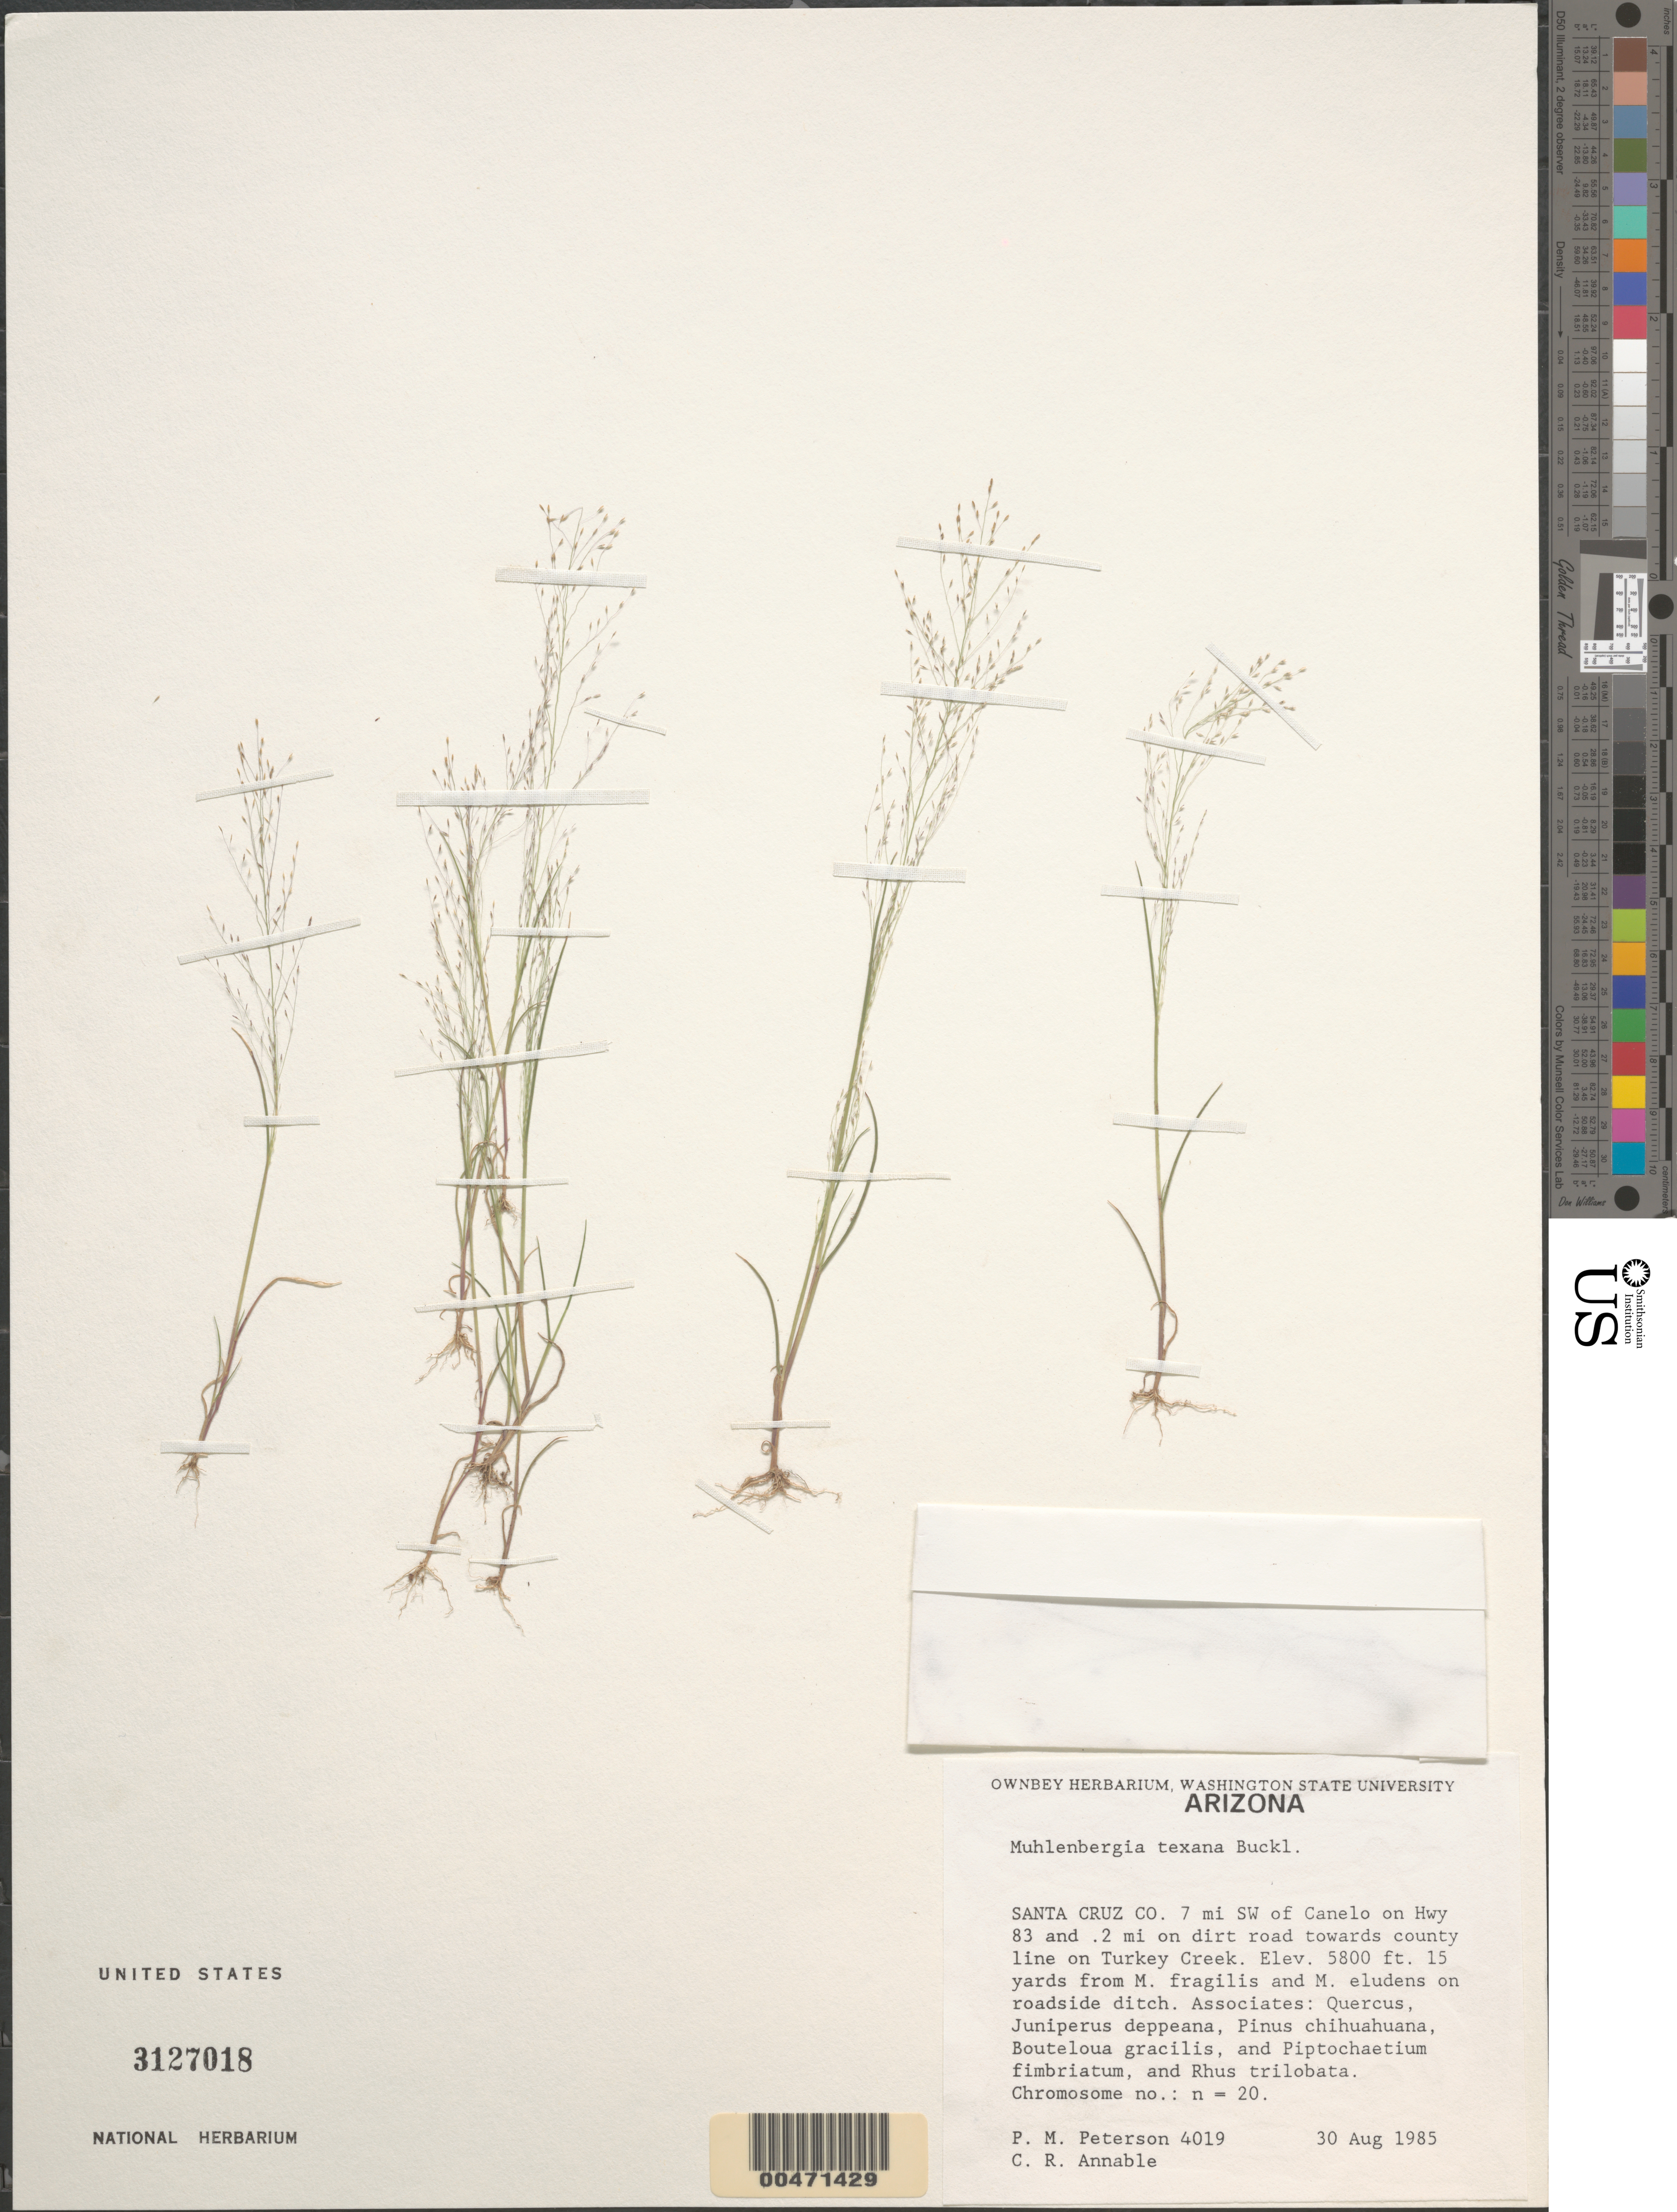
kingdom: Plantae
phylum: Tracheophyta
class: Liliopsida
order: Poales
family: Poaceae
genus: Muhlenbergia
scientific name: Muhlenbergia texana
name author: Buckley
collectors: P. M. Peterson & C. R. Annable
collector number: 04019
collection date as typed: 30 Aug 1994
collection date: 1994-08-30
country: United States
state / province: Arizona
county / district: Santa Cruz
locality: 7 miles Southwest of Camelo on Hwy 83, 2 miles on dirt road towards county line on Turkey Creek.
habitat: Sandy soil, open areas. 15 yards from M. fragilis and M. eludens onroadside ditch.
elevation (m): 1768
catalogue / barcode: US 3127018